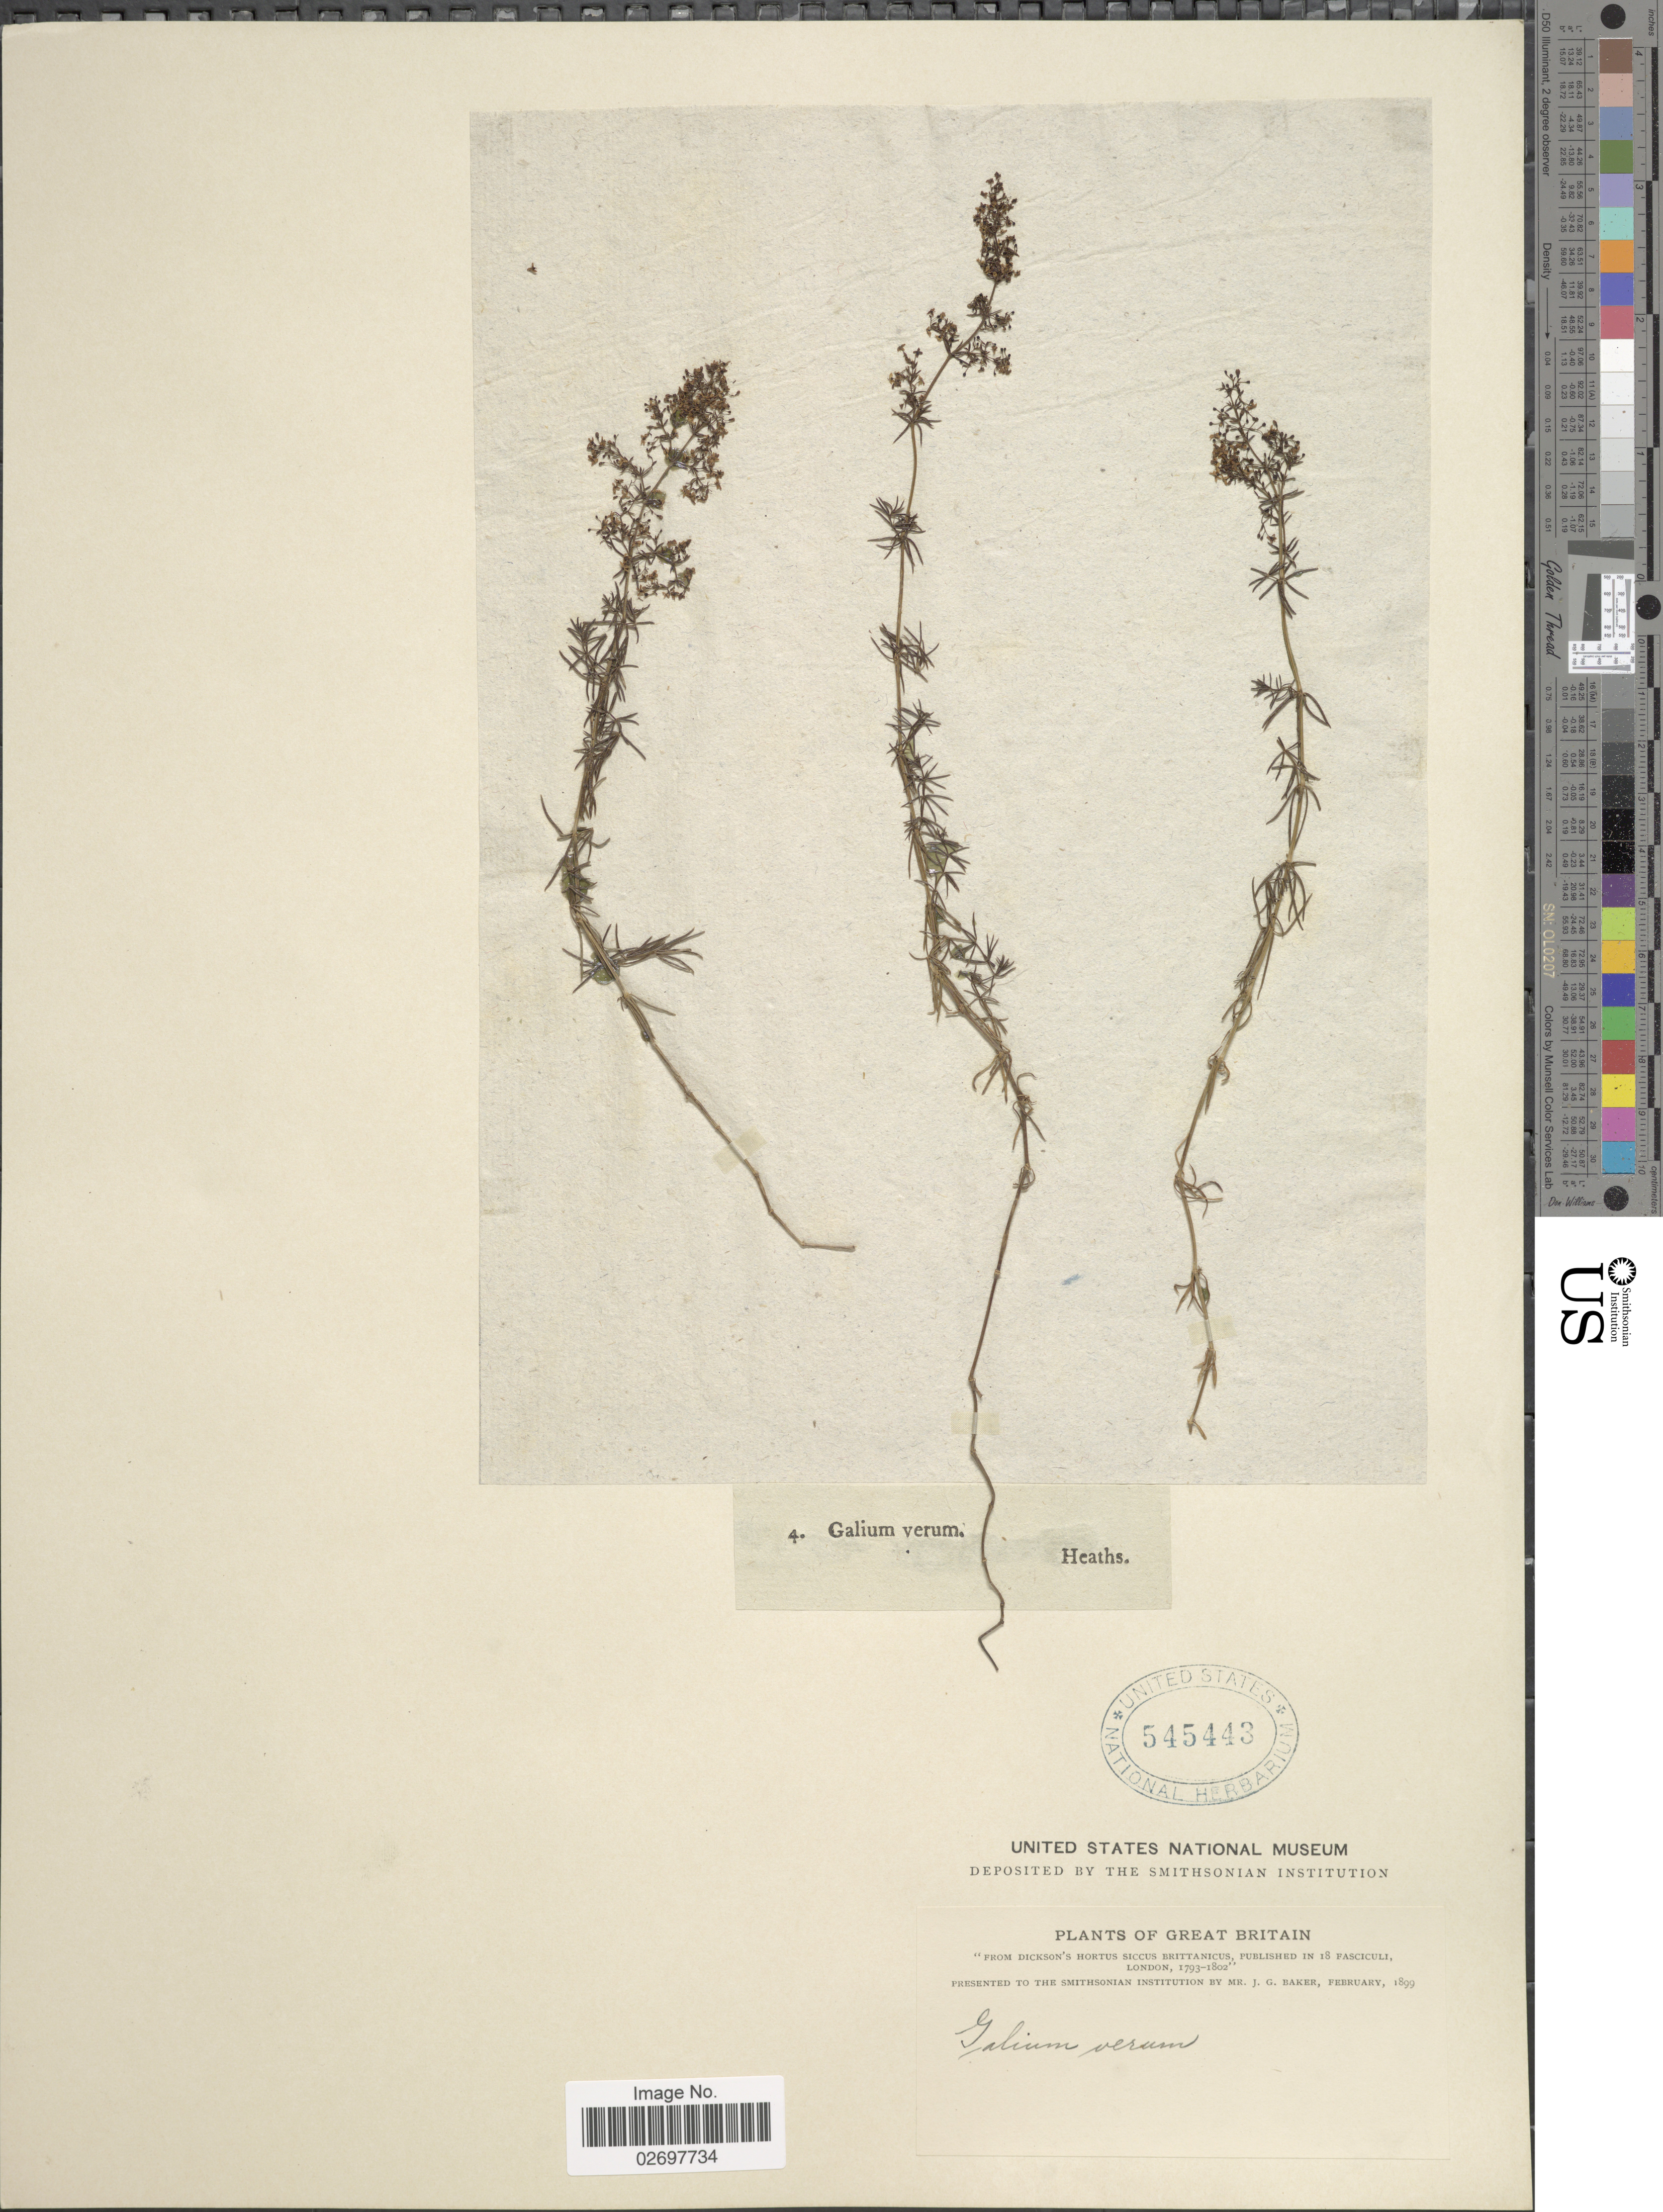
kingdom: Plantae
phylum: Tracheophyta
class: Magnoliopsida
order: Gentianales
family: Rubiaceae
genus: Galium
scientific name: Galium verum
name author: L.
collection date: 1899-02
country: United Kingdom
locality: Great Britain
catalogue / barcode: US 545443